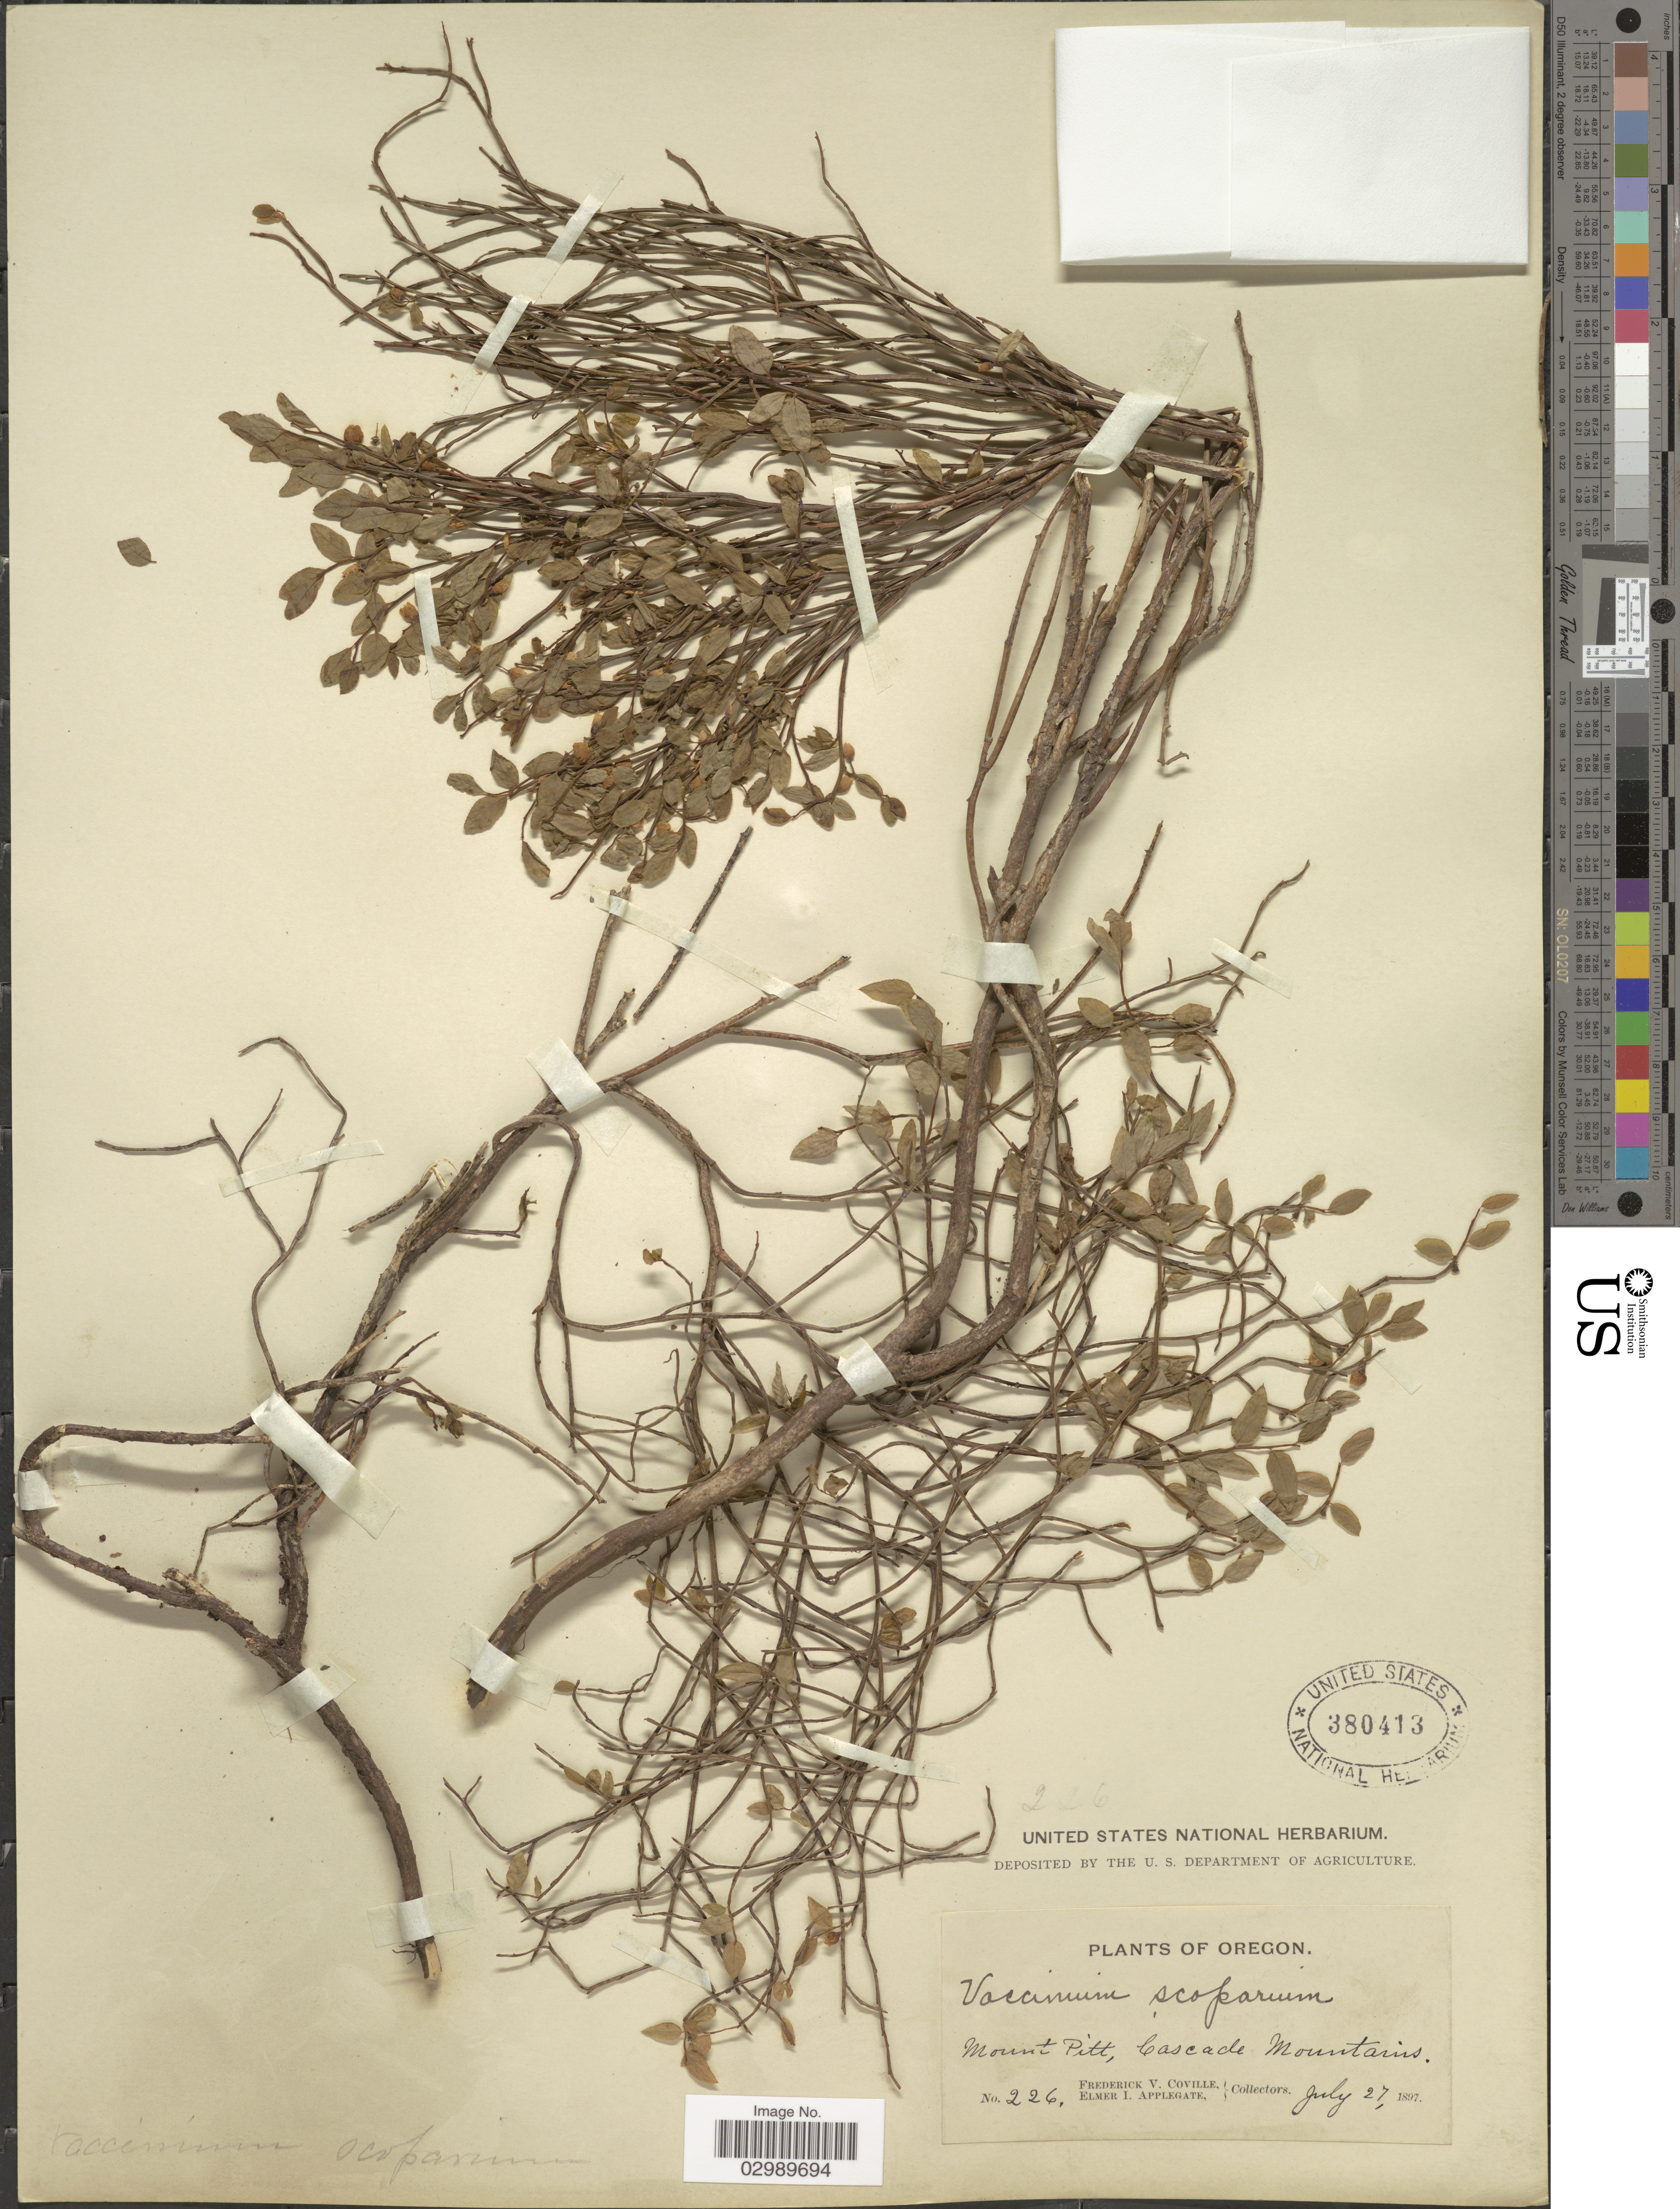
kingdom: Plantae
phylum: Tracheophyta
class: Magnoliopsida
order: Ericales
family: Ericaceae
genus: Vaccinium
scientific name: Vaccinium scoparium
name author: Leiberg ex Coville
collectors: F. V. Coville & E. I. Applegate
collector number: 226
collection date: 1897-07-27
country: United States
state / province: Oregon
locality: Mount Pitt, Cascade Mountains.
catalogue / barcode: US 380413